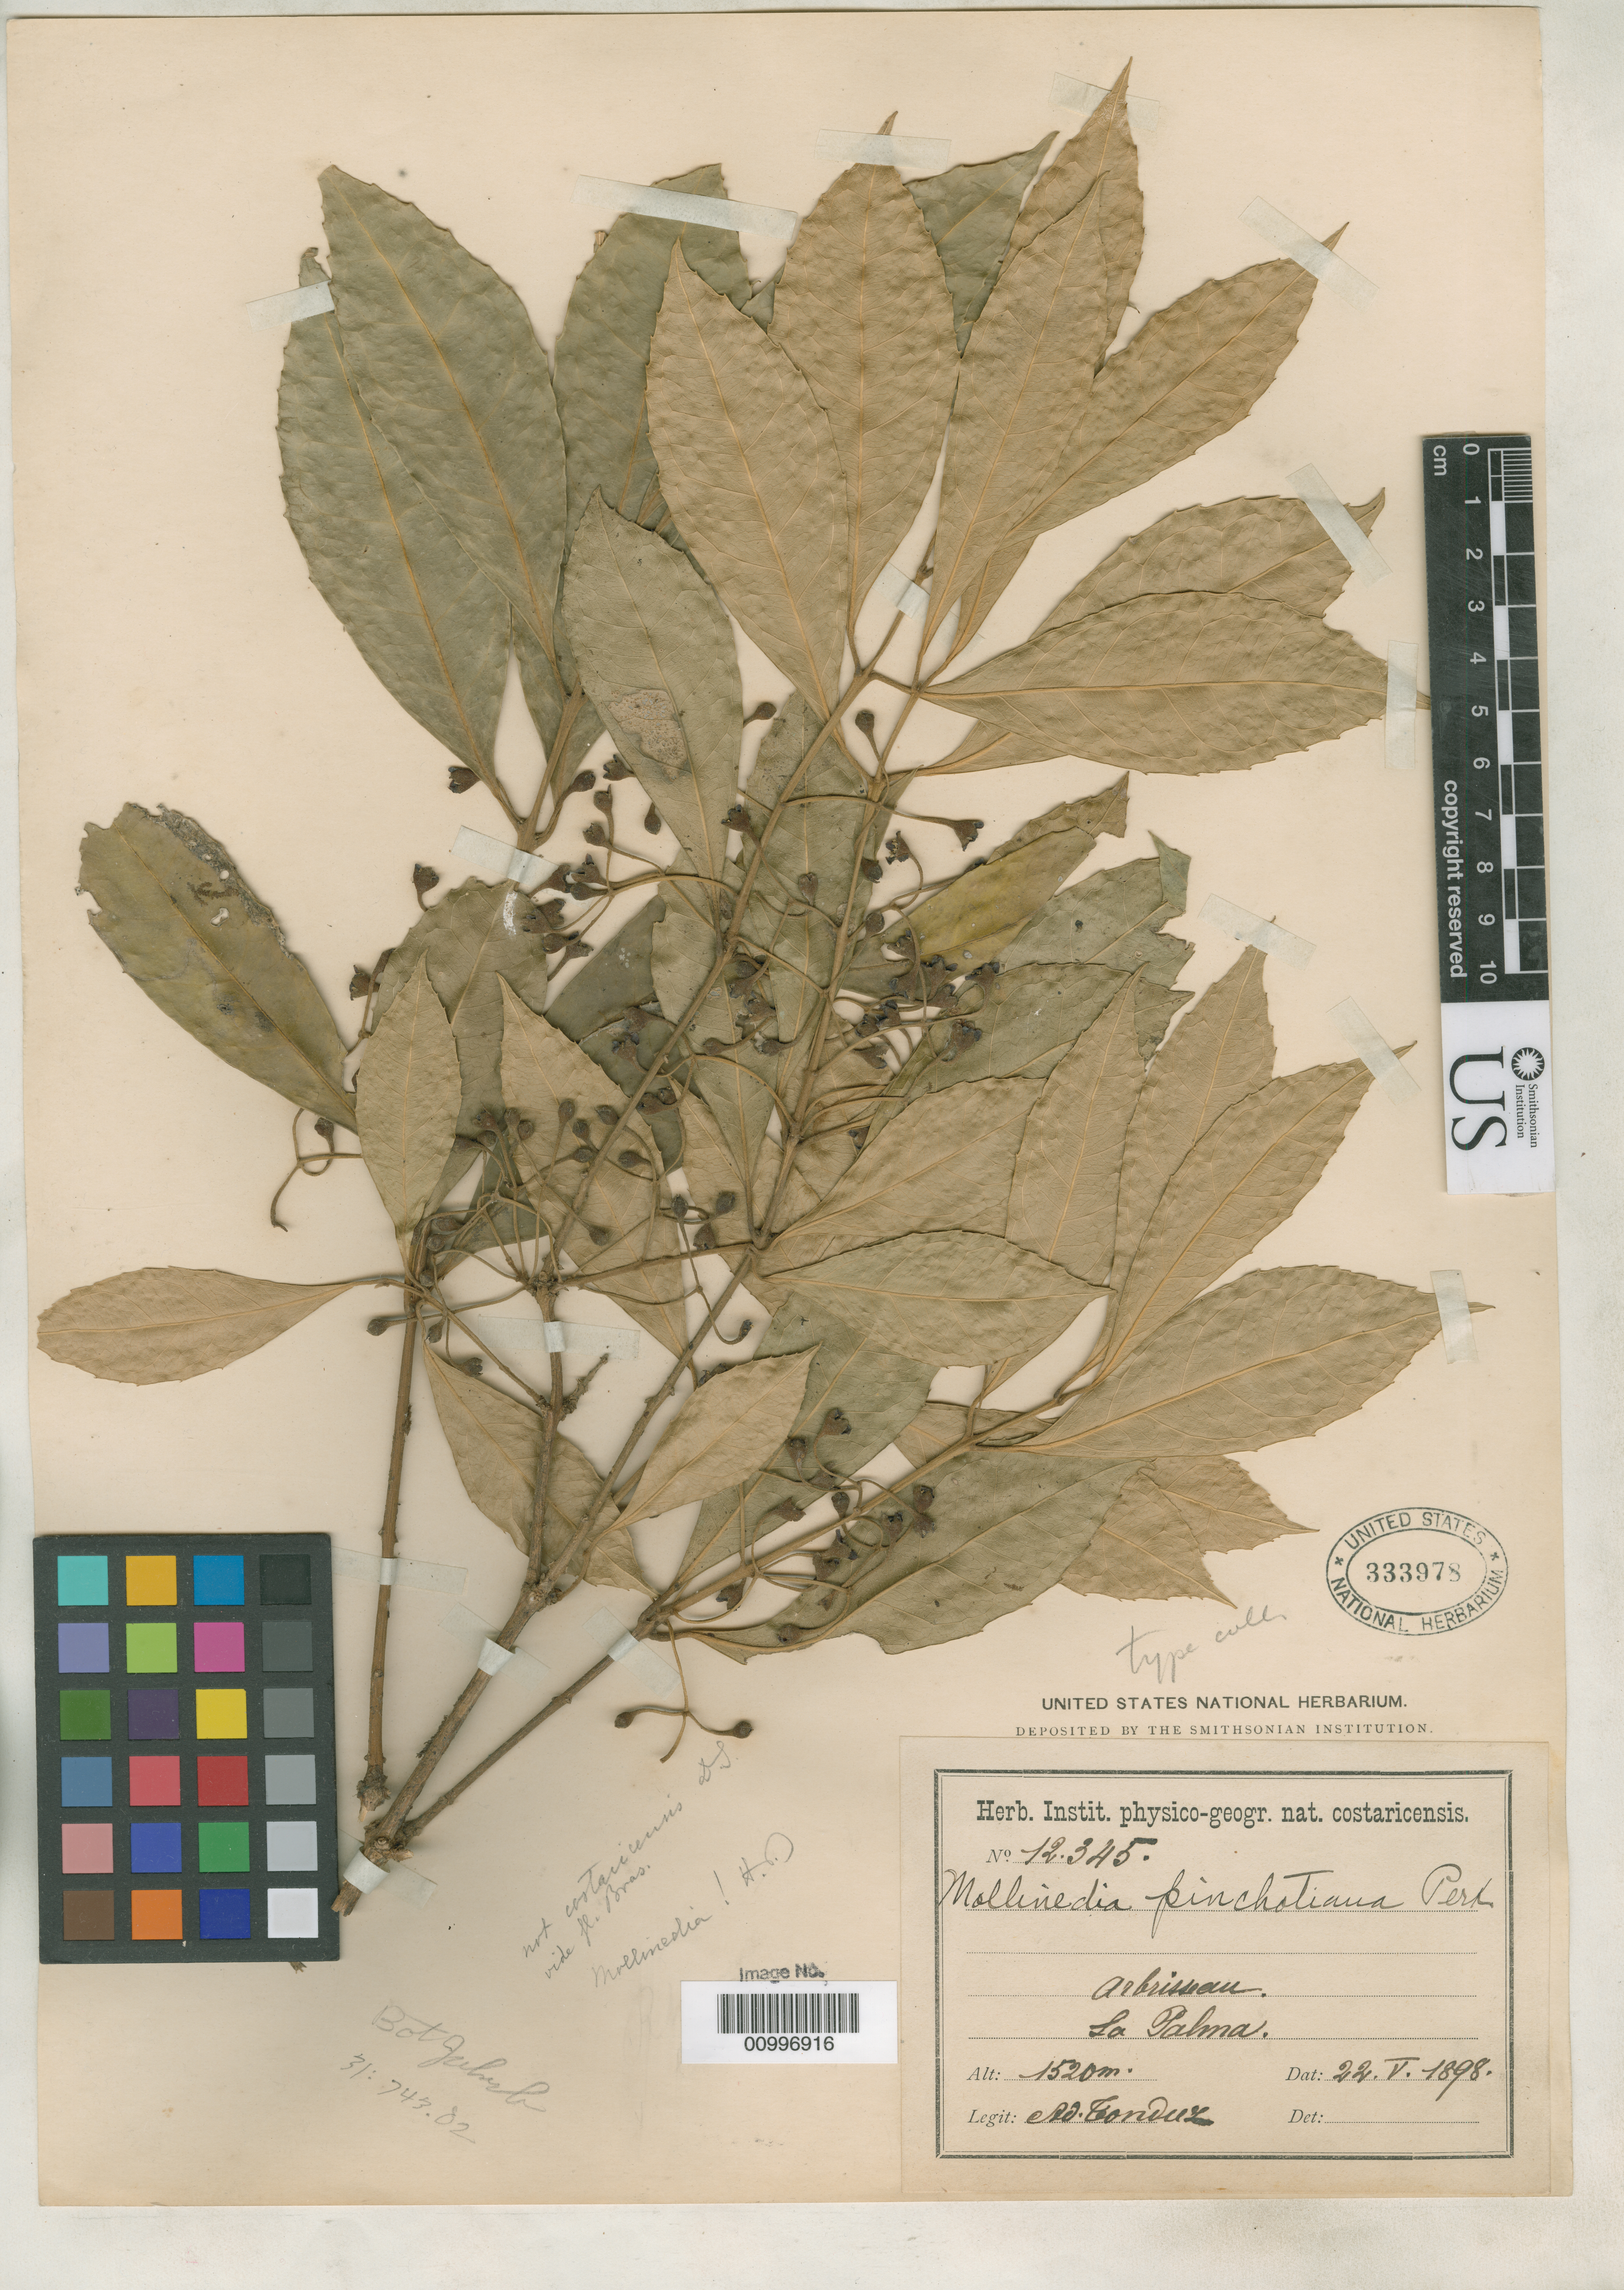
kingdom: Plantae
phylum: Tracheophyta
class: Magnoliopsida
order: Laurales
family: Monimiaceae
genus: Mollinedia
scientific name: Mollinedia pinchotiana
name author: Perkins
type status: Isotype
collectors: A. Tonduz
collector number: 12345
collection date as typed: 22 May 1898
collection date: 1898-05-22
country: Costa Rica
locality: La Palma.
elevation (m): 1520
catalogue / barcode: US 333978